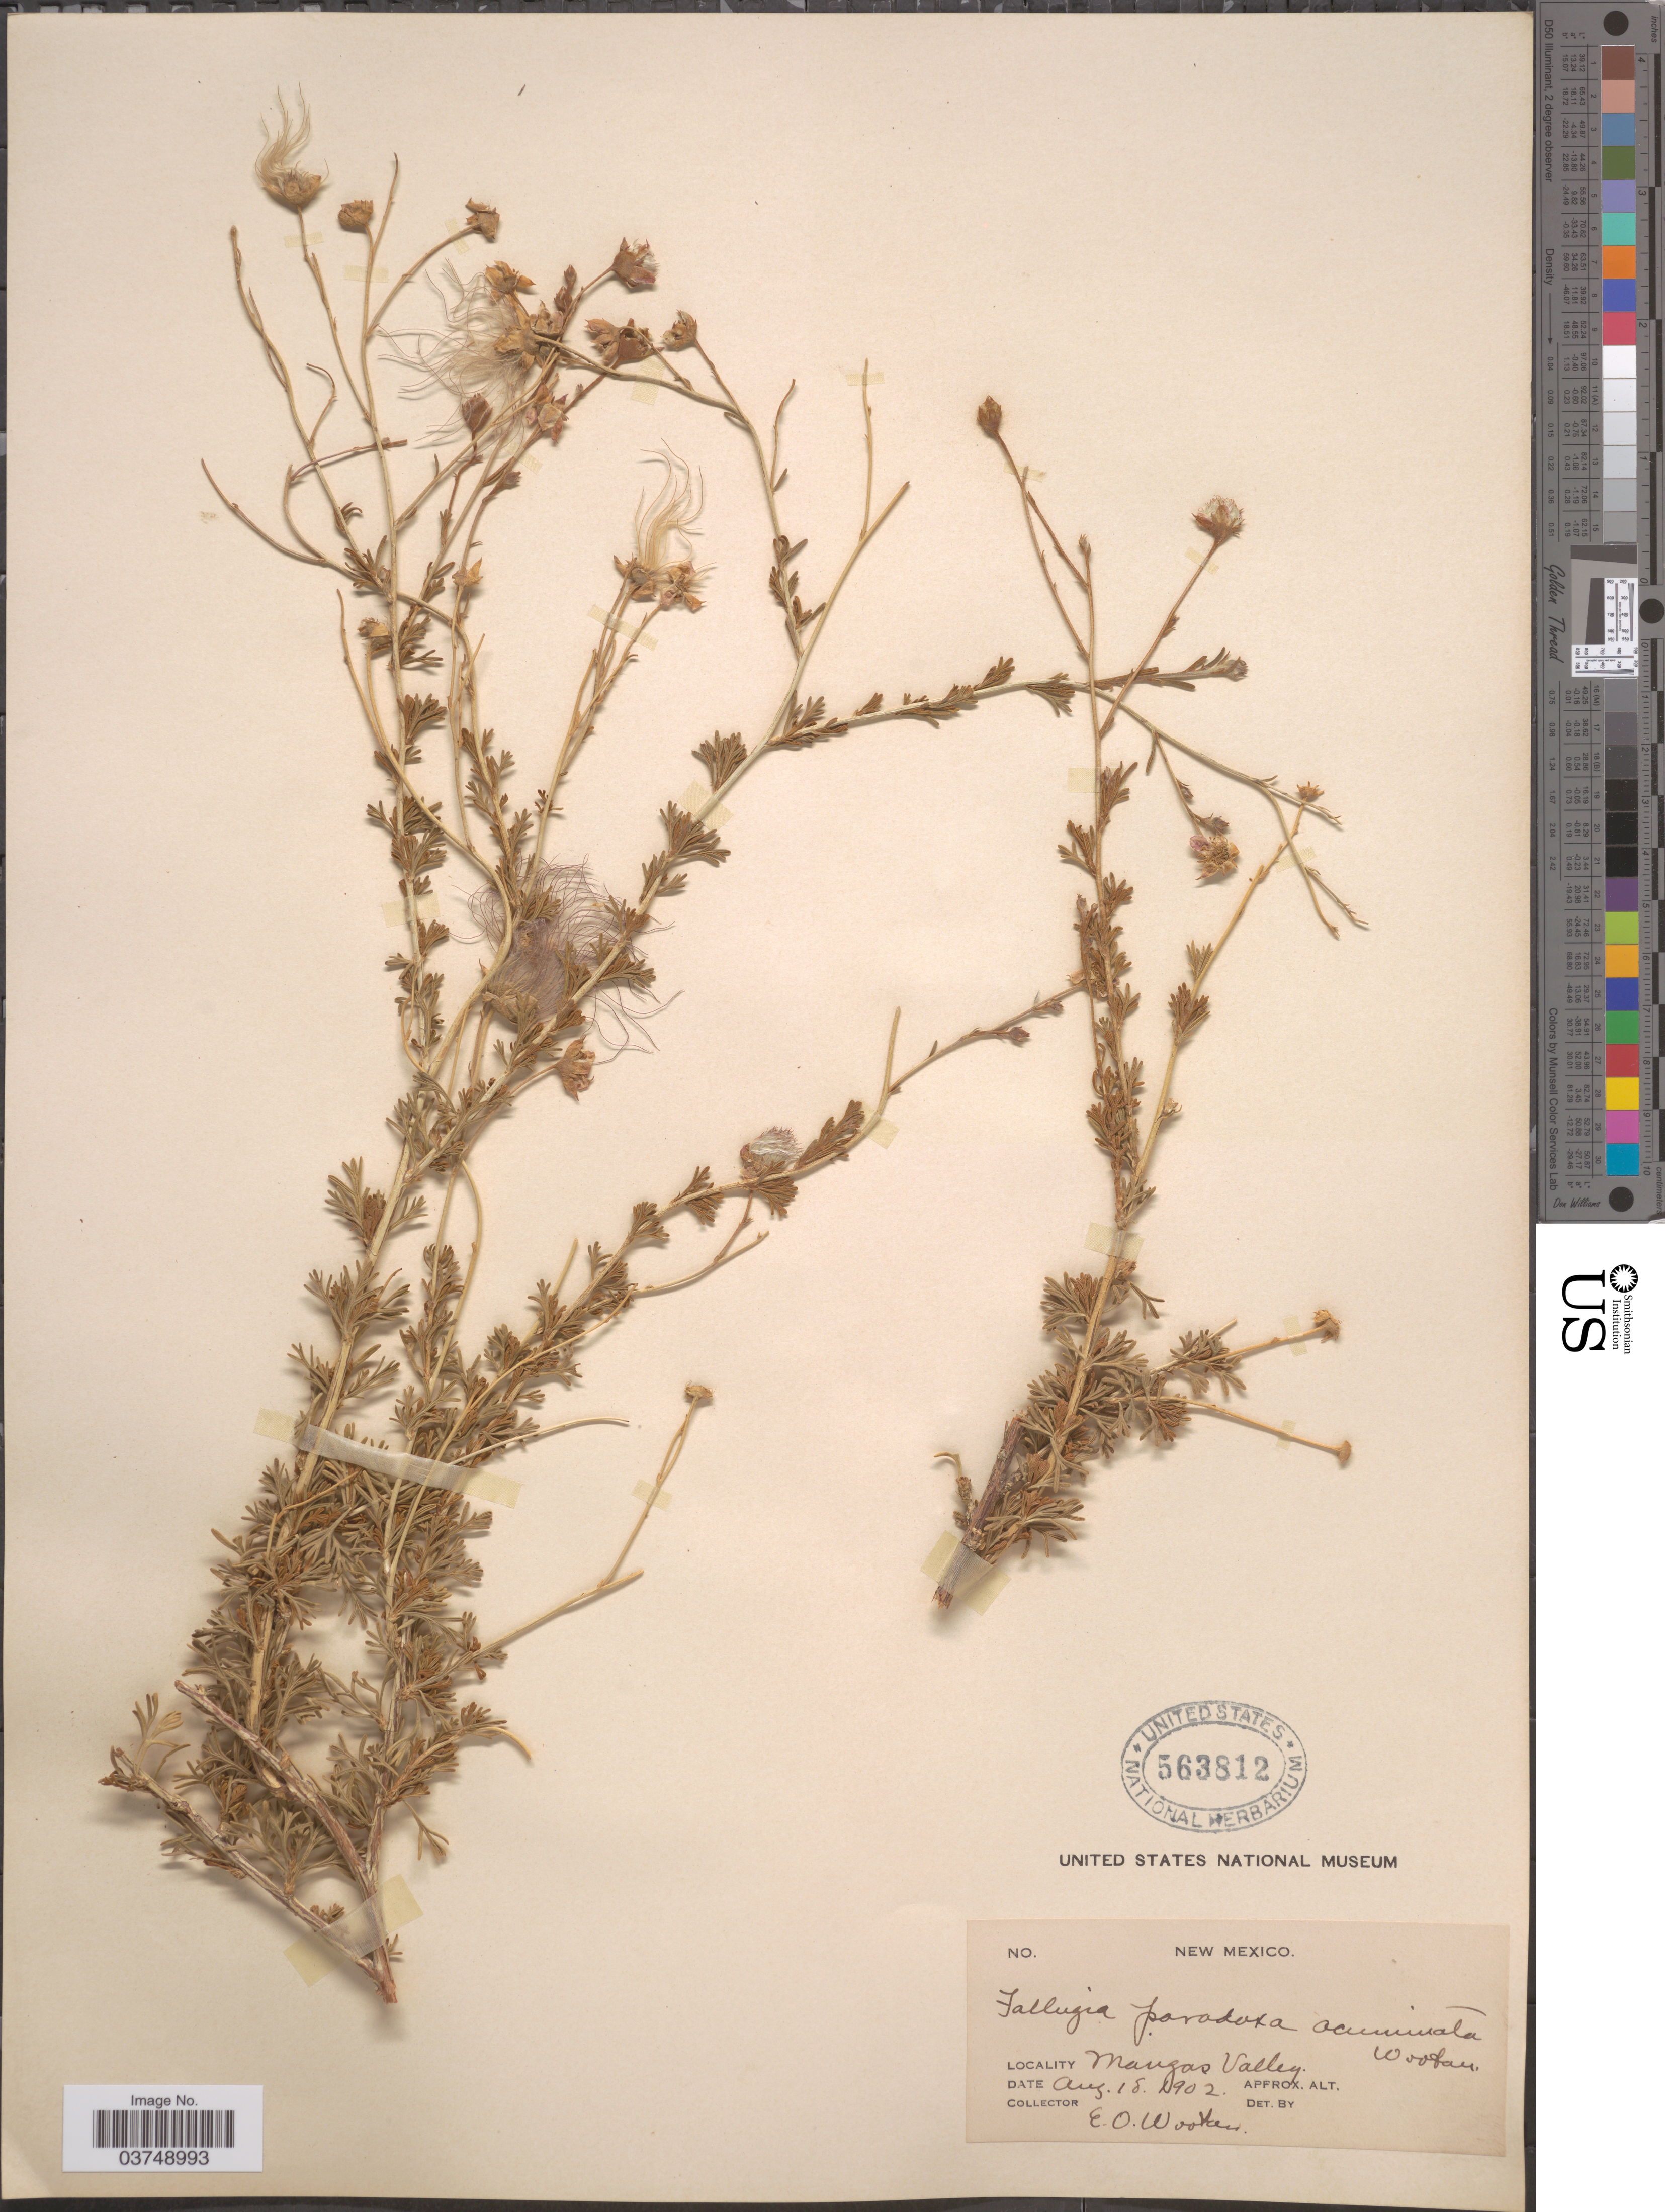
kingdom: Plantae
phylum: Tracheophyta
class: Magnoliopsida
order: Rosales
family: Rosaceae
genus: Fallugia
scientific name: Fallugia acuminata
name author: (Wooton) Rydb.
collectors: E. O. Wooton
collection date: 1902-08-18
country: United States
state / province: New Mexico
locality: Mangas Valley.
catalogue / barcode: US 563812